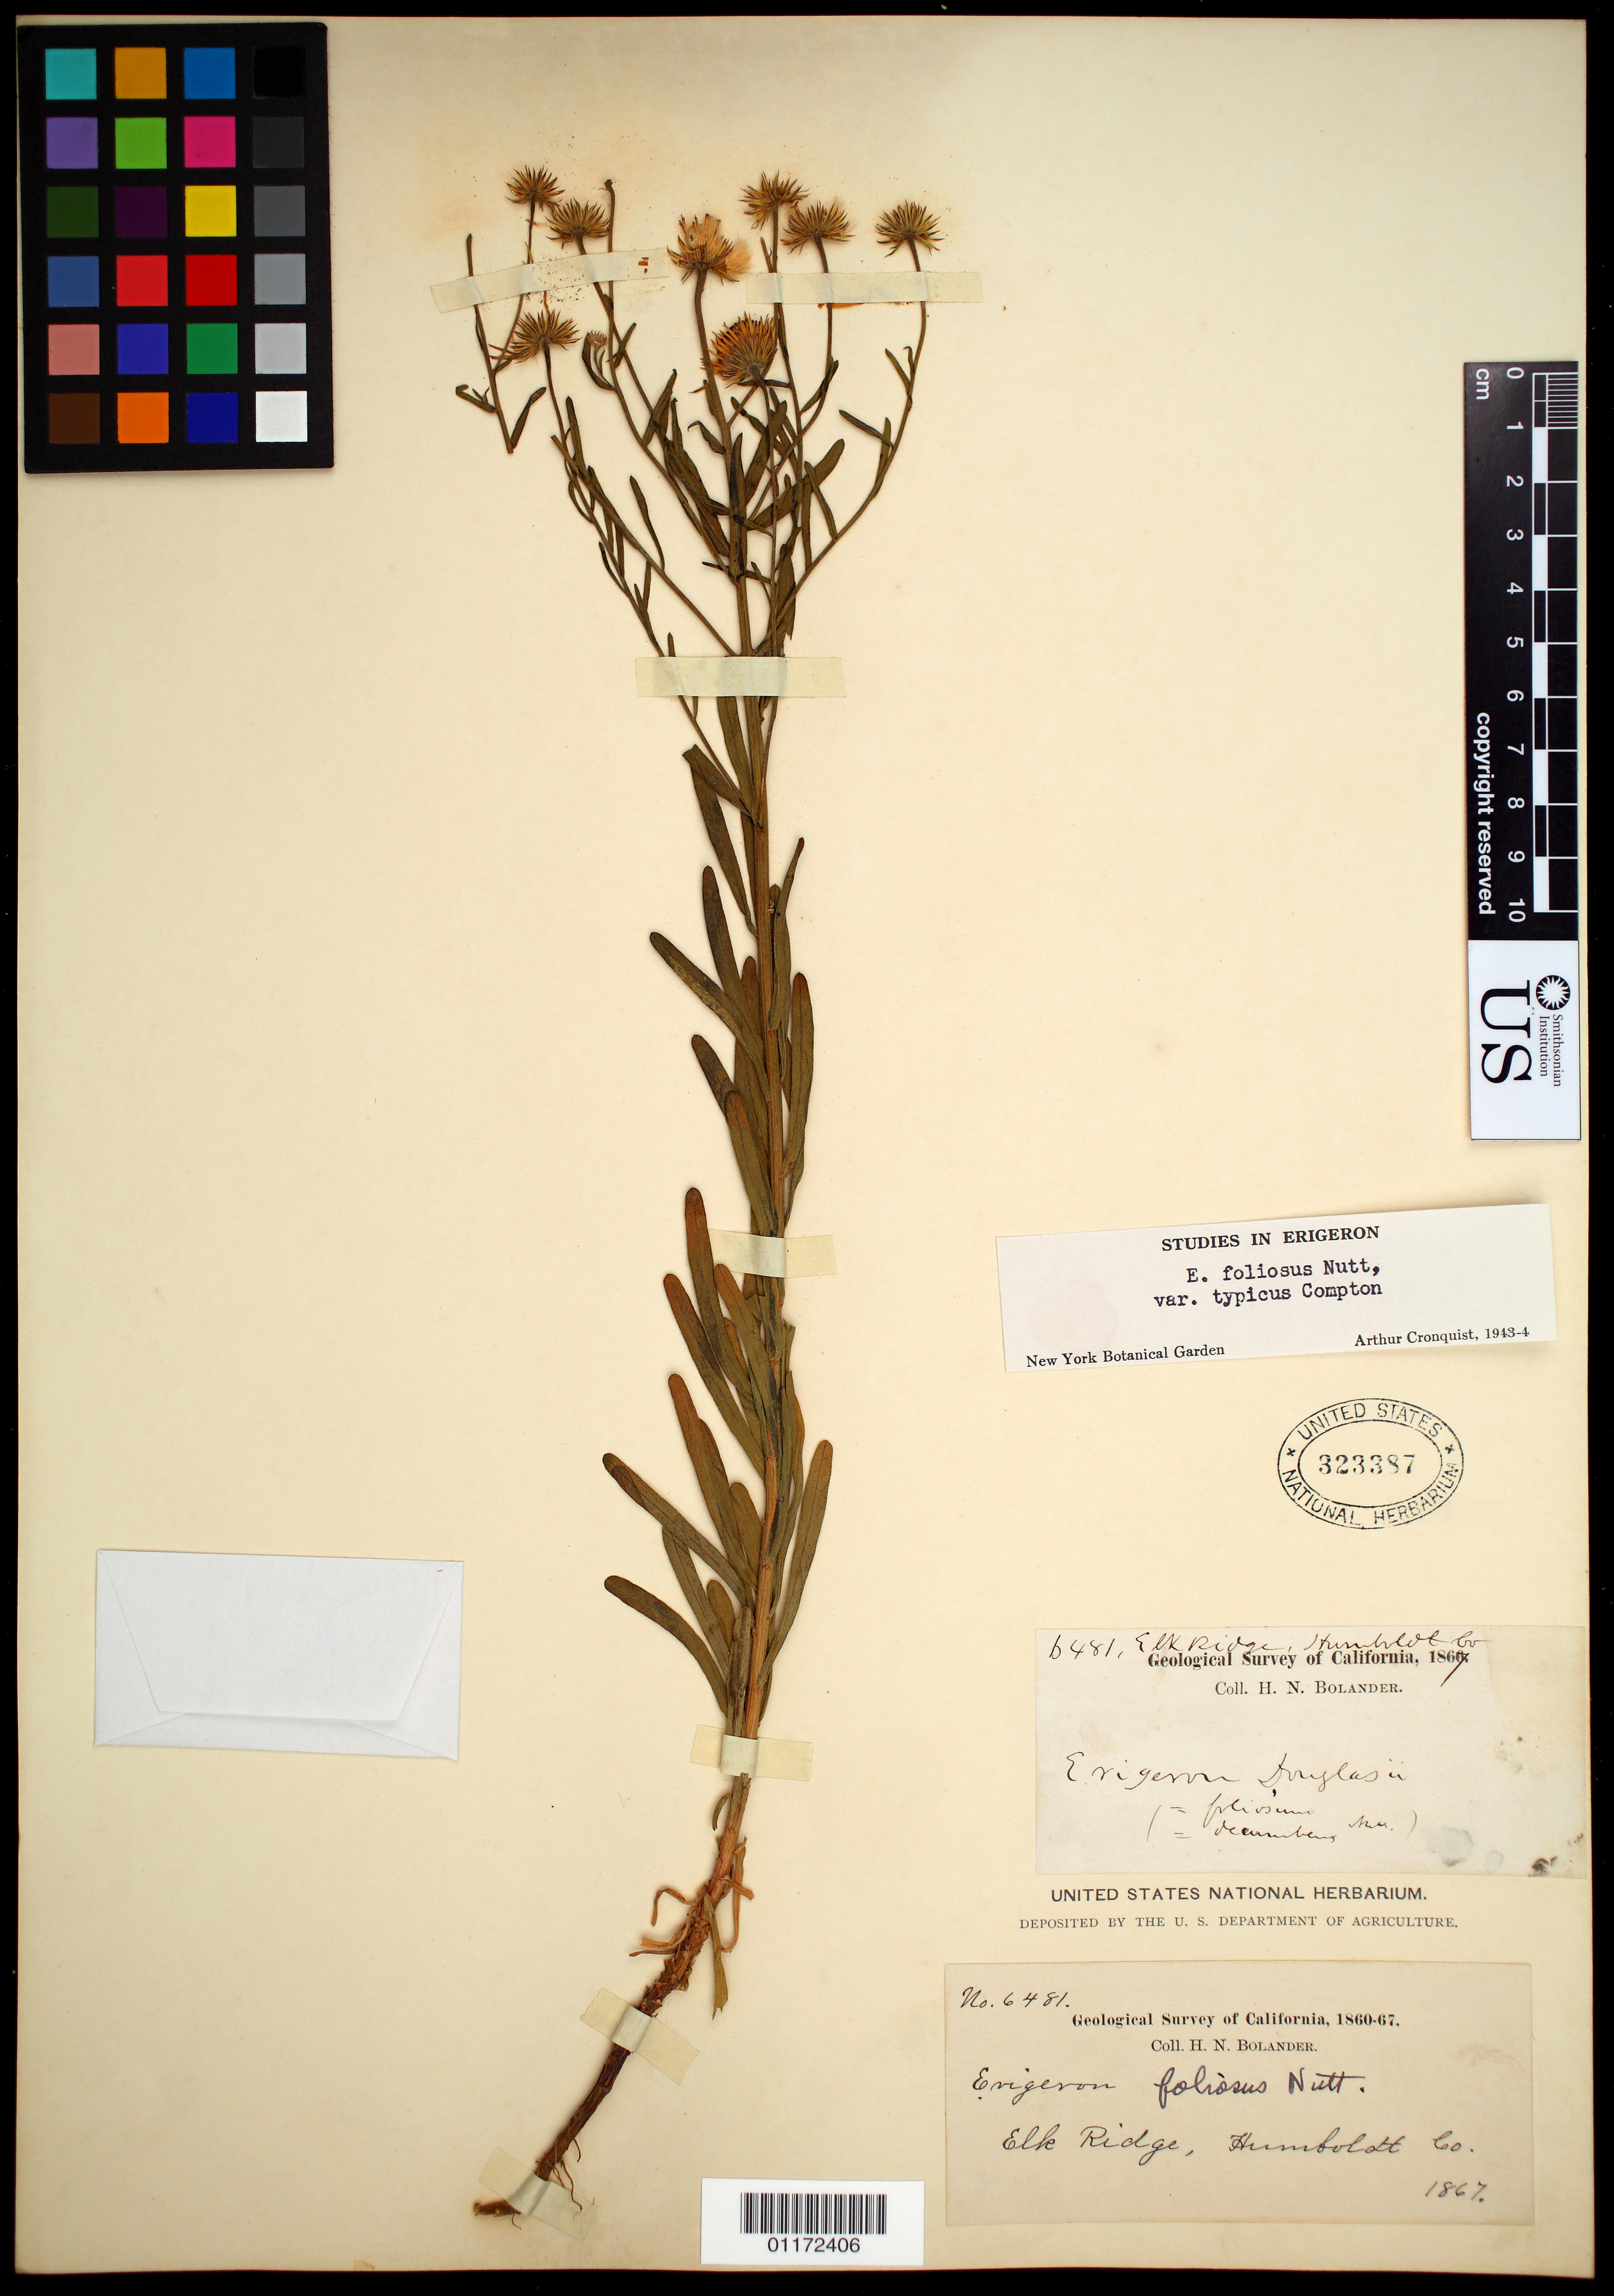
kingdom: Plantae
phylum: Tracheophyta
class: Magnoliopsida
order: Asterales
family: Asteraceae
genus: Erigeron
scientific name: Erigeron foliosus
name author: Nutt.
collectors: H. Bolander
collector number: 6481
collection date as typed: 1867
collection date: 1867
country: United States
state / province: California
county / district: Humboldt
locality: Elk Ridge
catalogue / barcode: US 323387